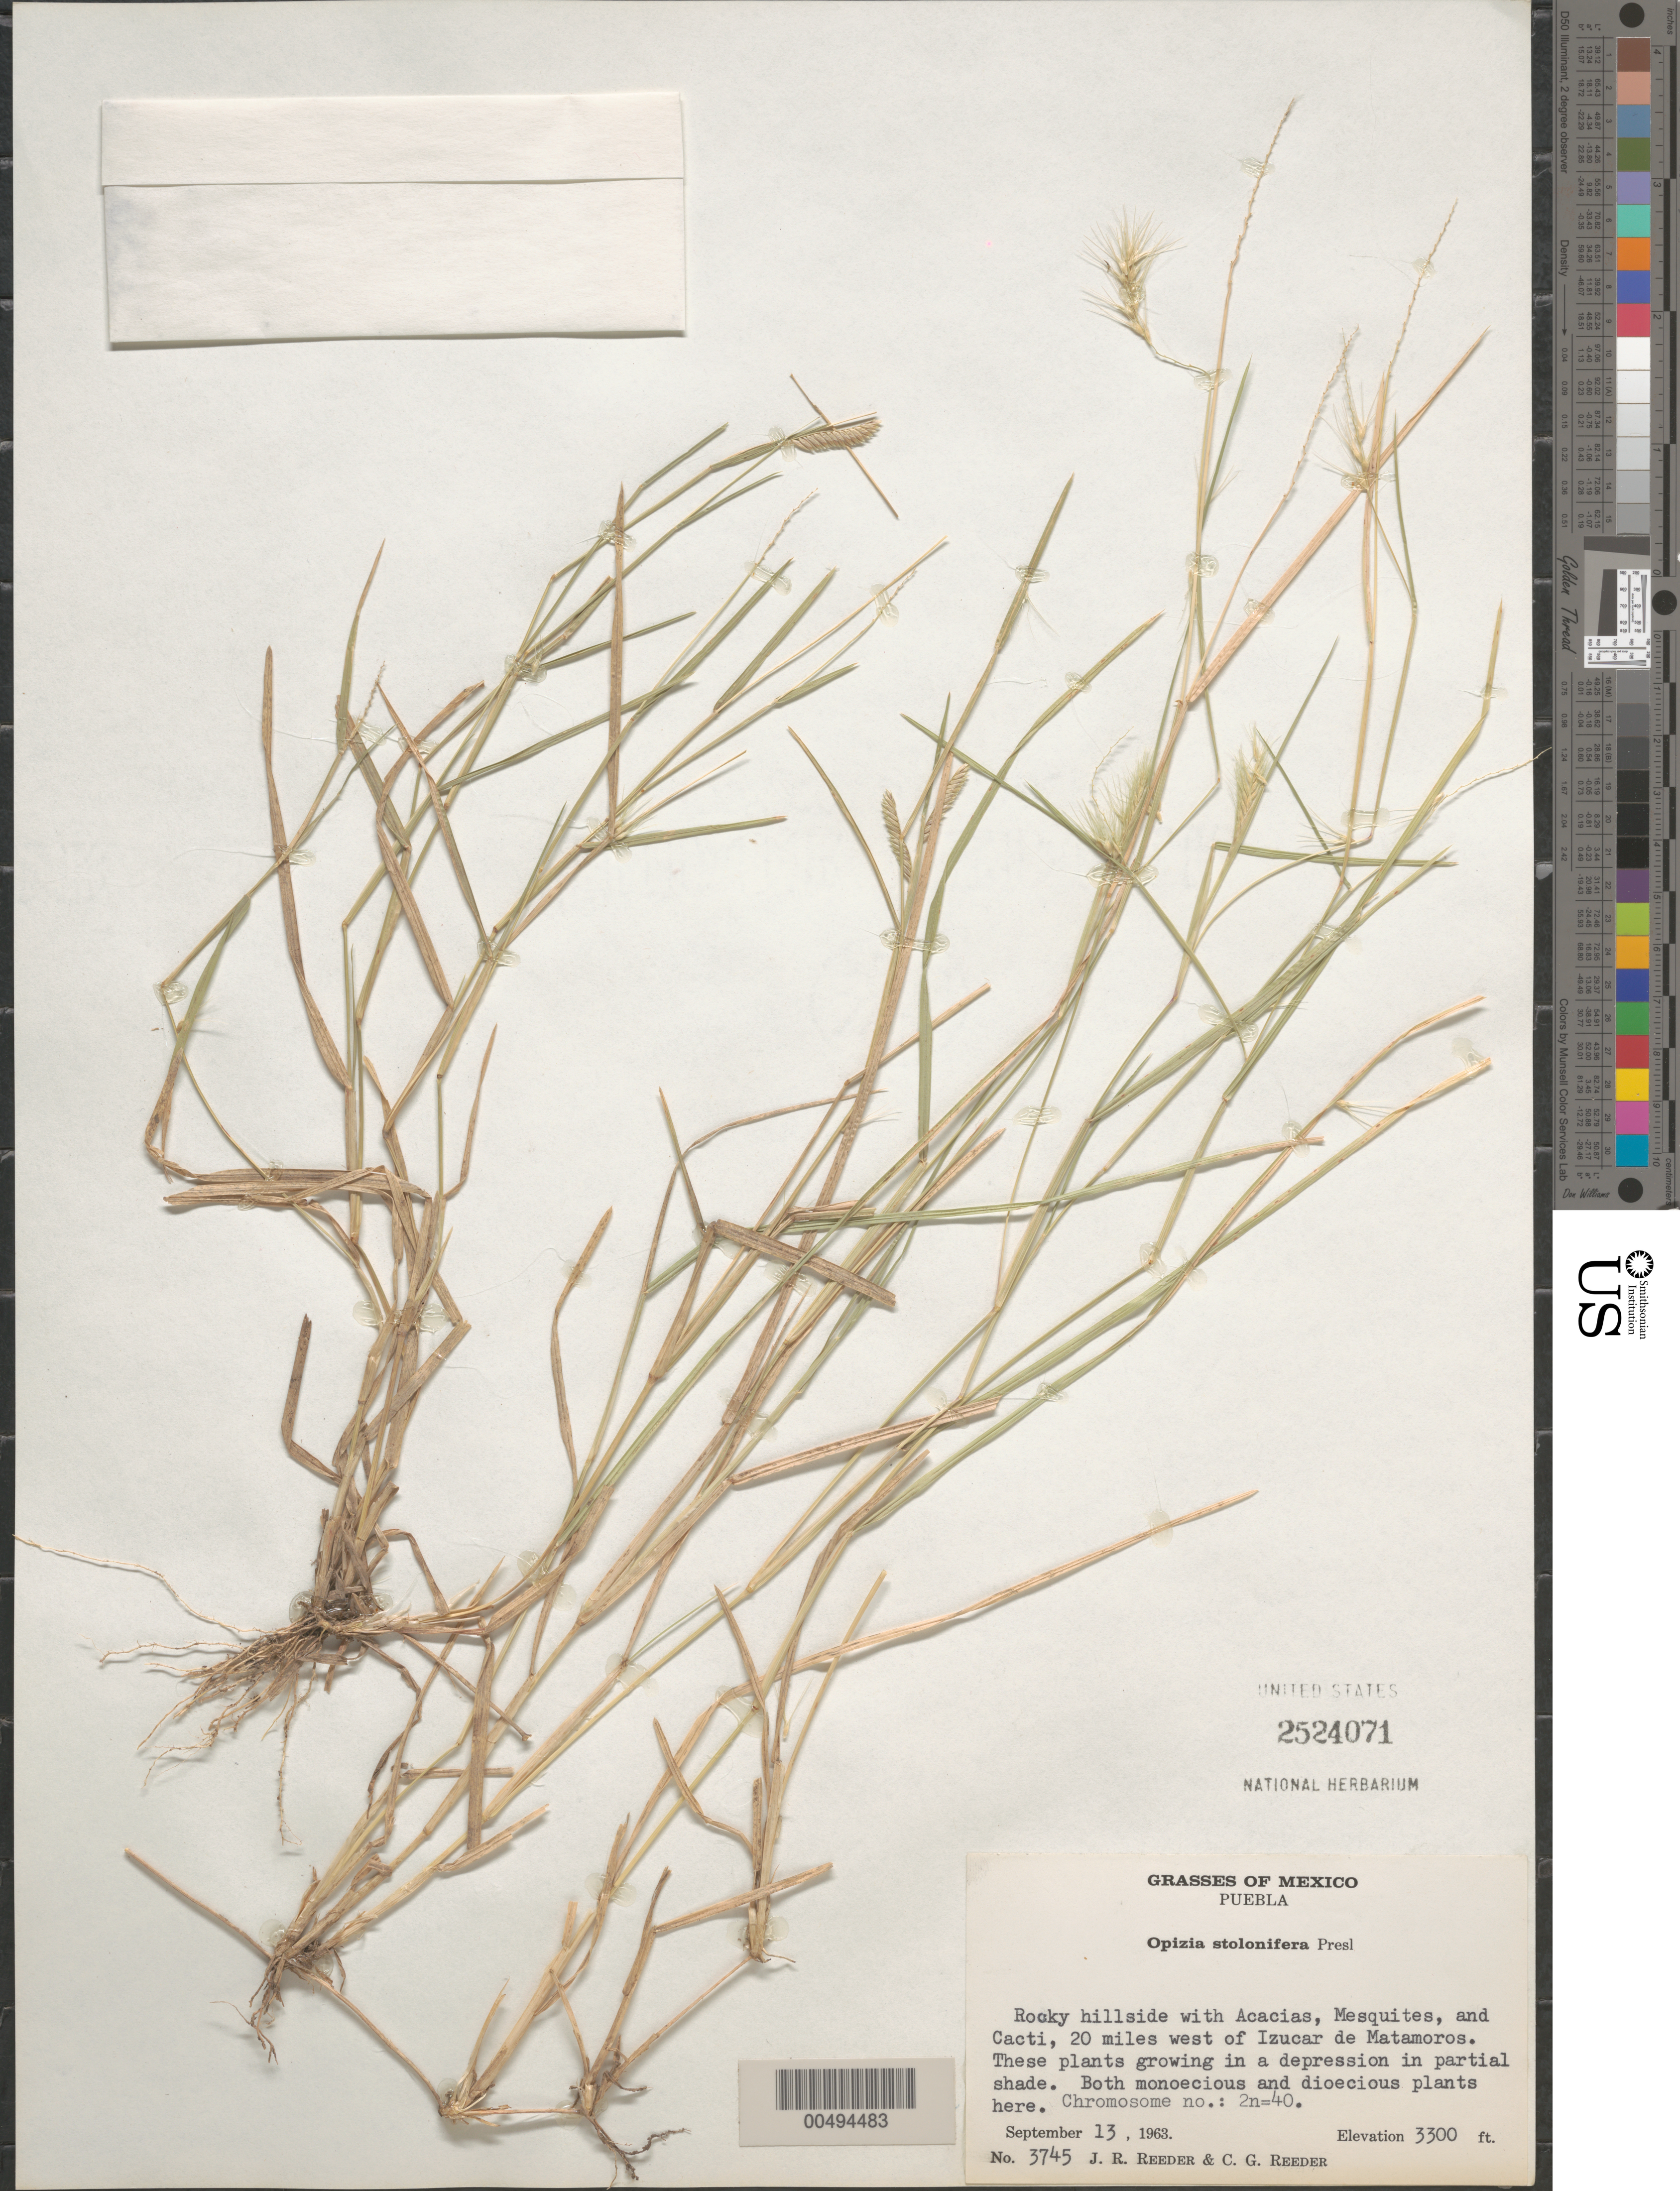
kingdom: Plantae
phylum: Tracheophyta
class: Liliopsida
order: Poales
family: Poaceae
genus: Opizia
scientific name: Opizia stolonifera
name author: J. Presl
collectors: J. R. Reeder & C. G. Reeder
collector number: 3745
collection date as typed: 13 Sep 1963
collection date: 1963-09-13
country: Mexico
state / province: Puebla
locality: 20 mi W of Izucar de Matamoros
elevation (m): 1006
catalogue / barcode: US 2524071